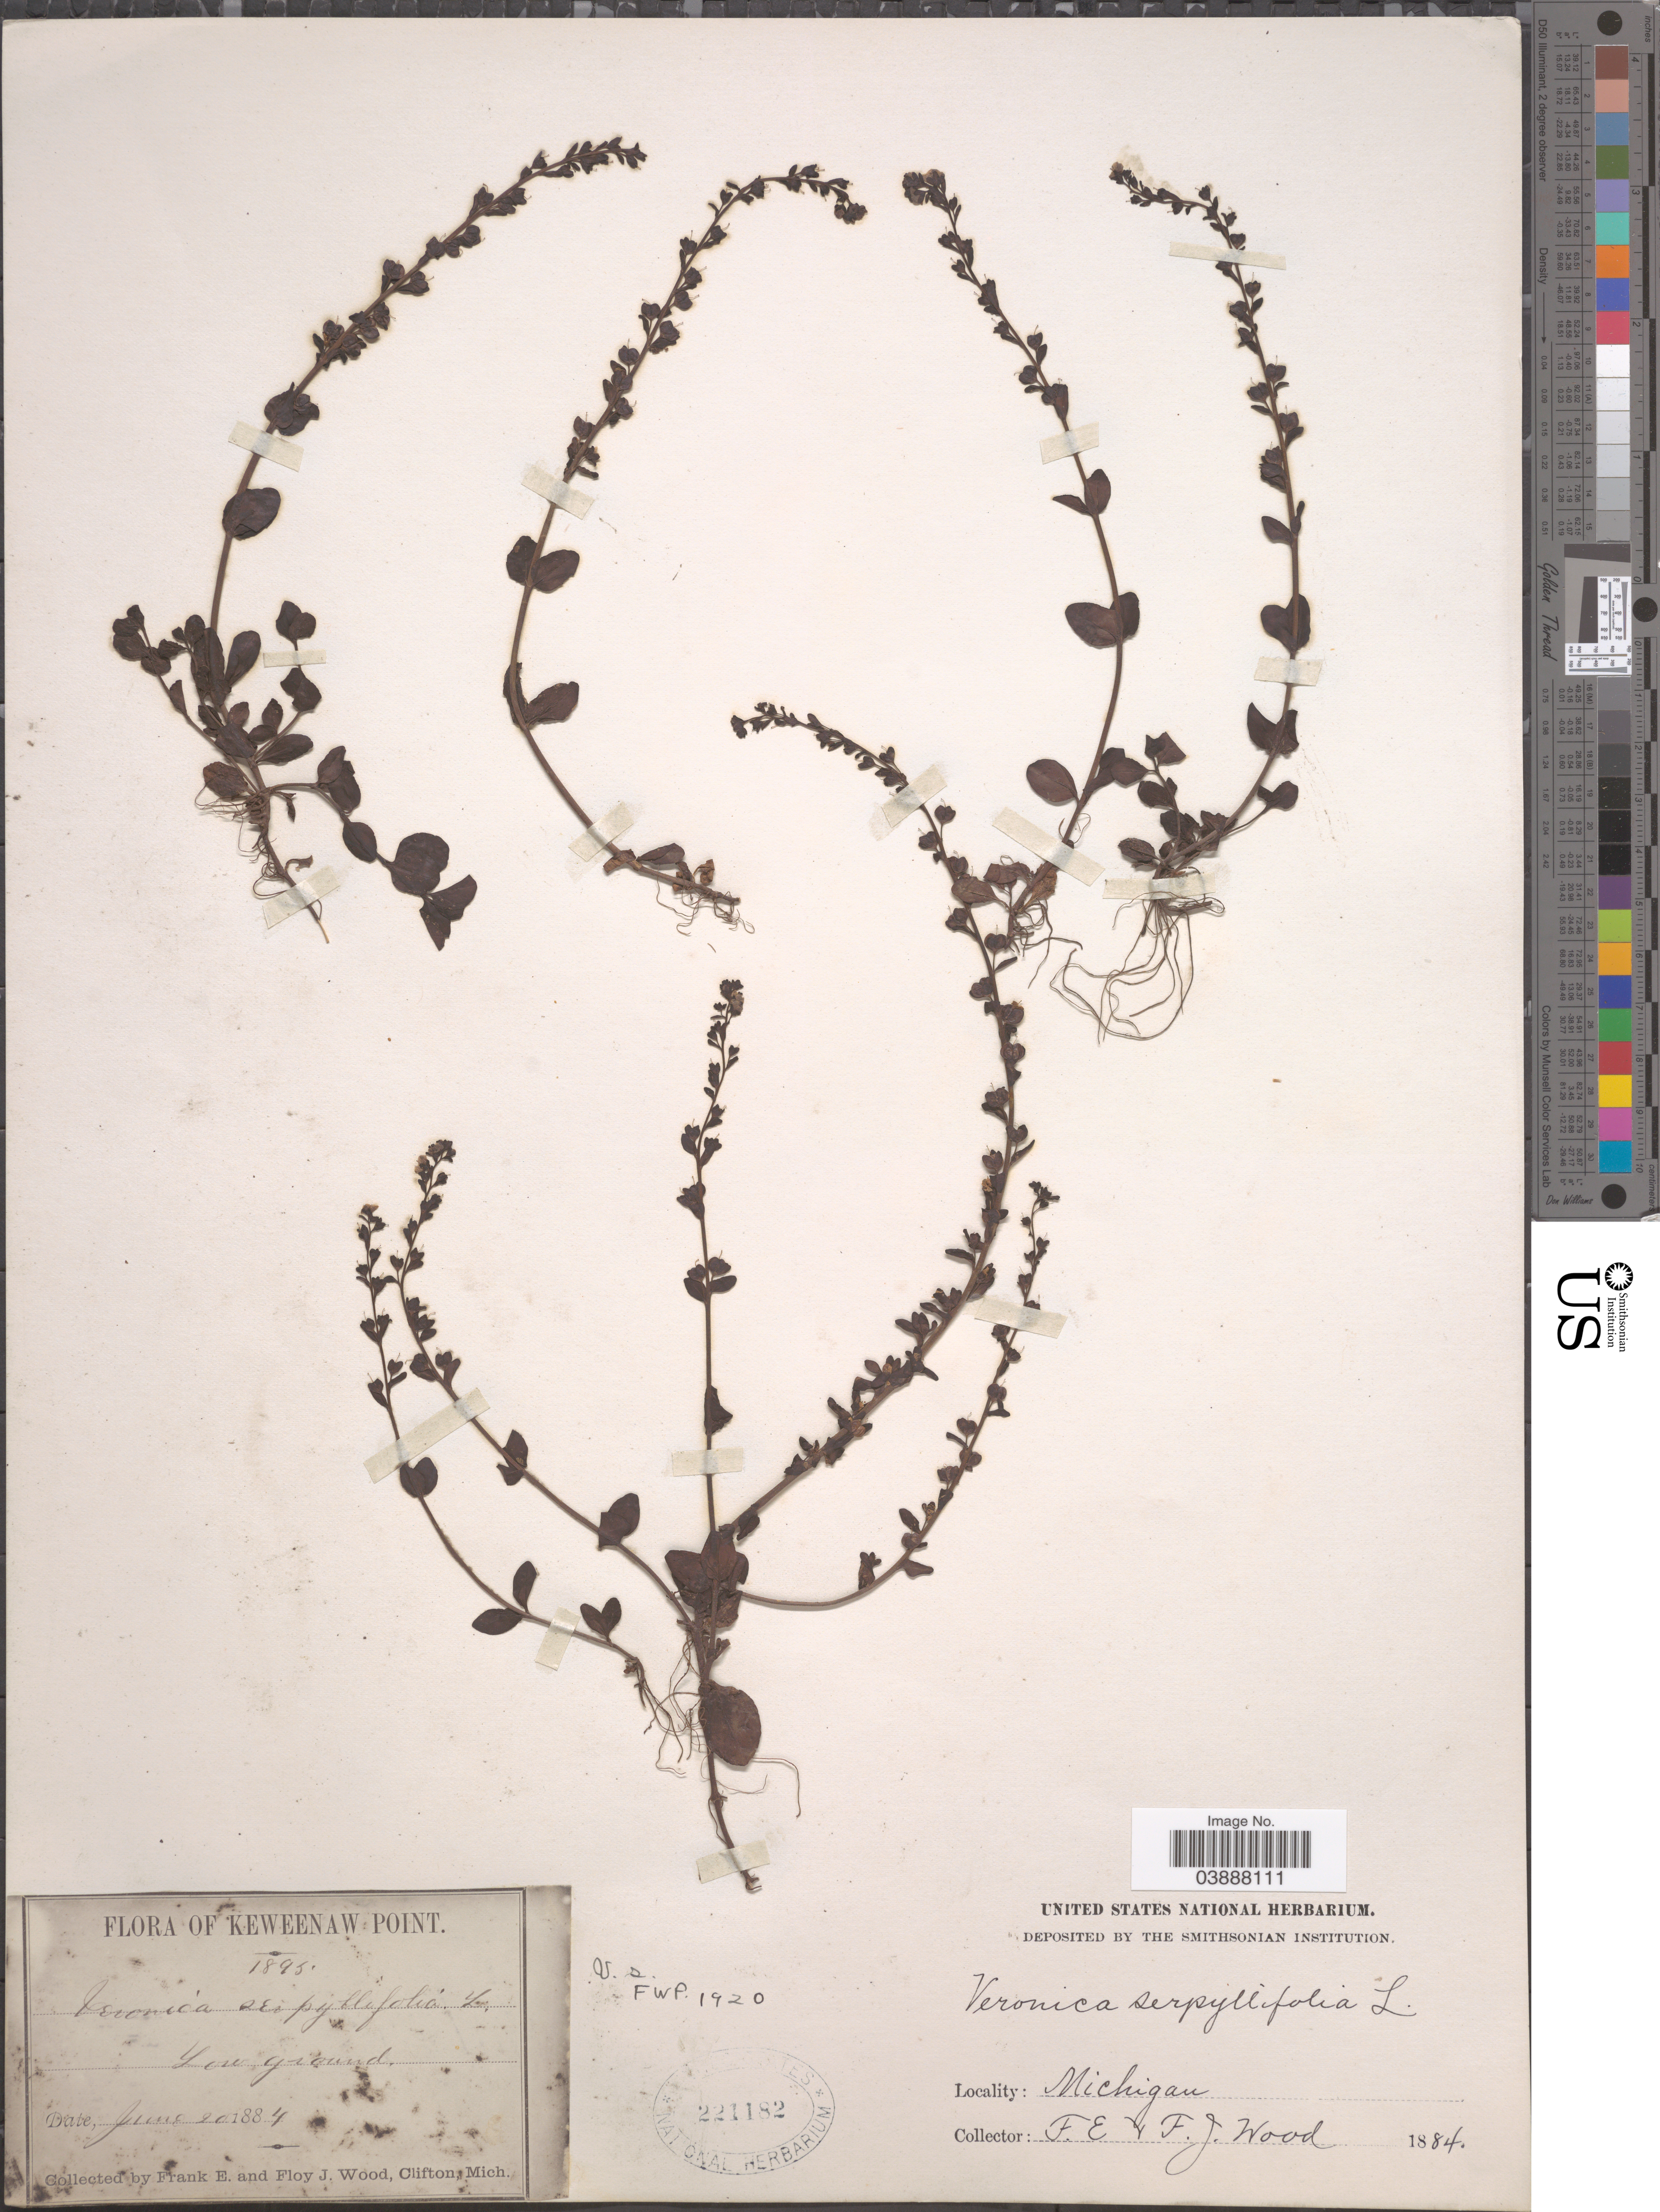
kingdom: Plantae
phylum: Tracheophyta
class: Magnoliopsida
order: Lamiales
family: Plantaginaceae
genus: Veronica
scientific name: Veronica serpyllifolia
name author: L.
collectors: F. Wood, F. Wood & F. Wood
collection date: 1884-06-20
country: United States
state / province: Michigan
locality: Keweenaw Point.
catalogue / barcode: US 221182